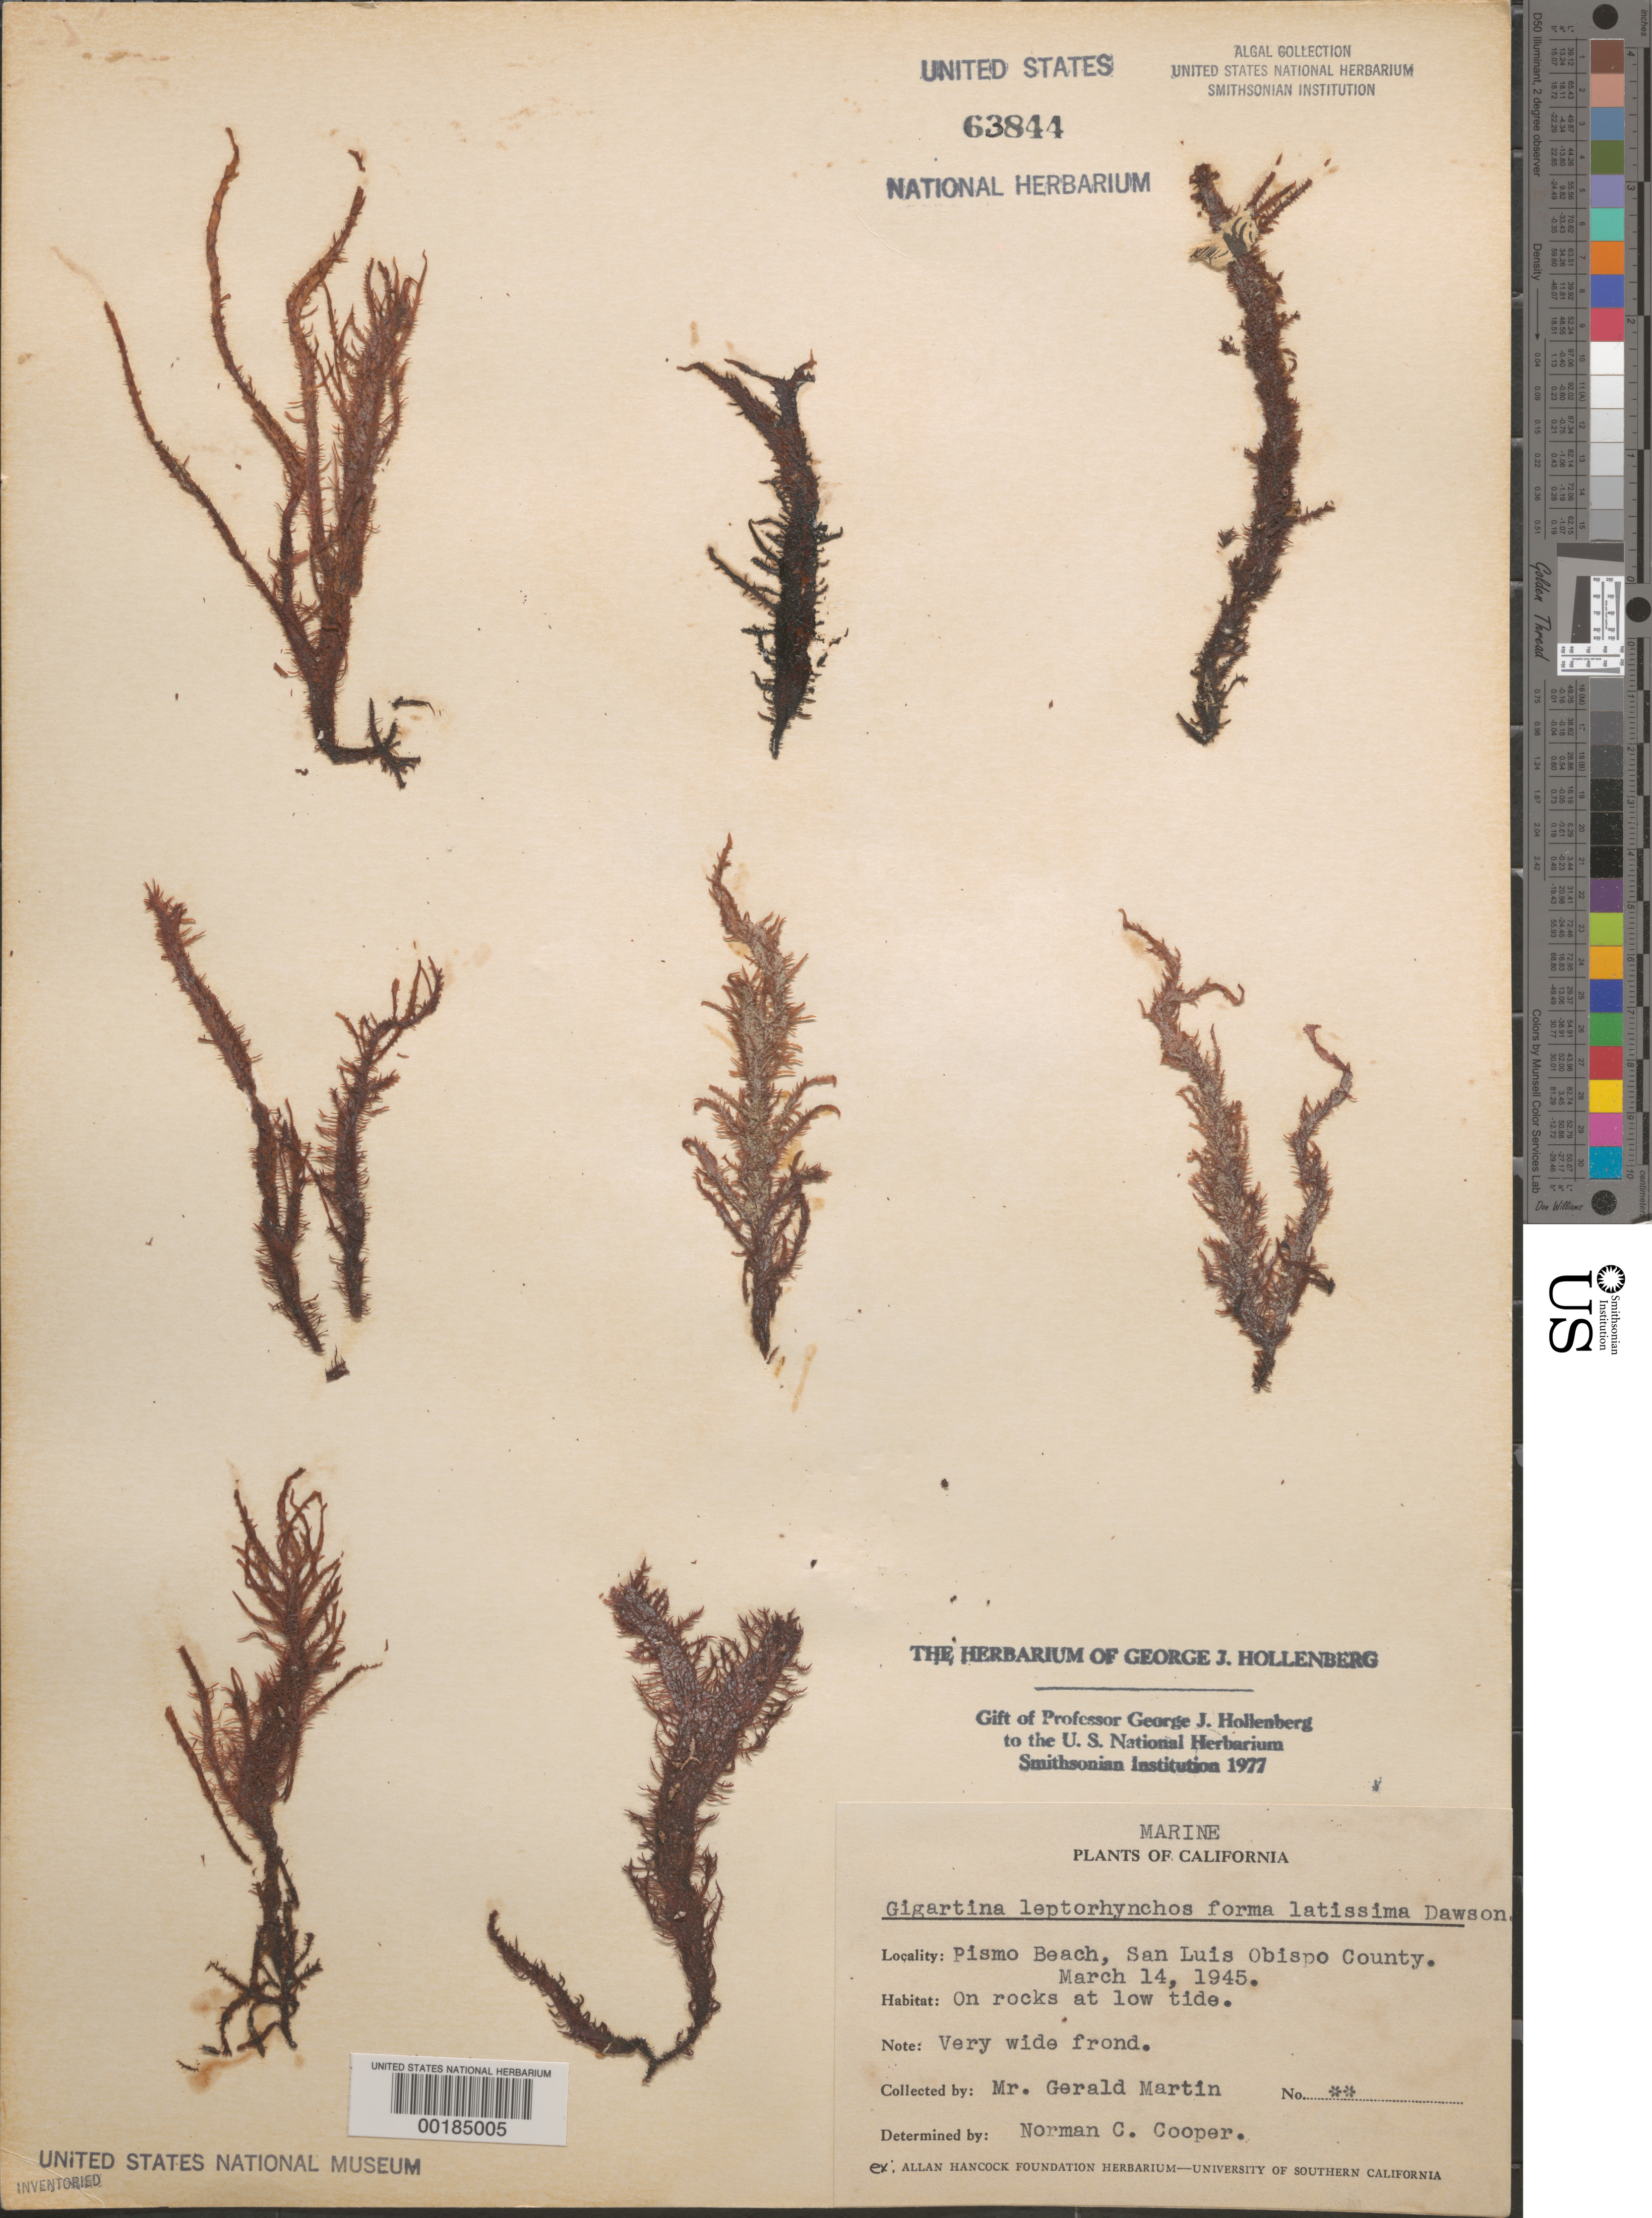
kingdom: Plantae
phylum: Rhodophyta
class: Florideophyceae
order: Gigartinales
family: Gigartinaceae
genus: Mazzaella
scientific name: Mazzaella leptorhynchos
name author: (J. Agardh) Leister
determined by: Algae name updating Project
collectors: G. Martin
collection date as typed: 14 Mar 1945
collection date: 1945-03-14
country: United States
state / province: California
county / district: San Luis Obispo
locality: Pismo Beach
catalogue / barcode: US 63844